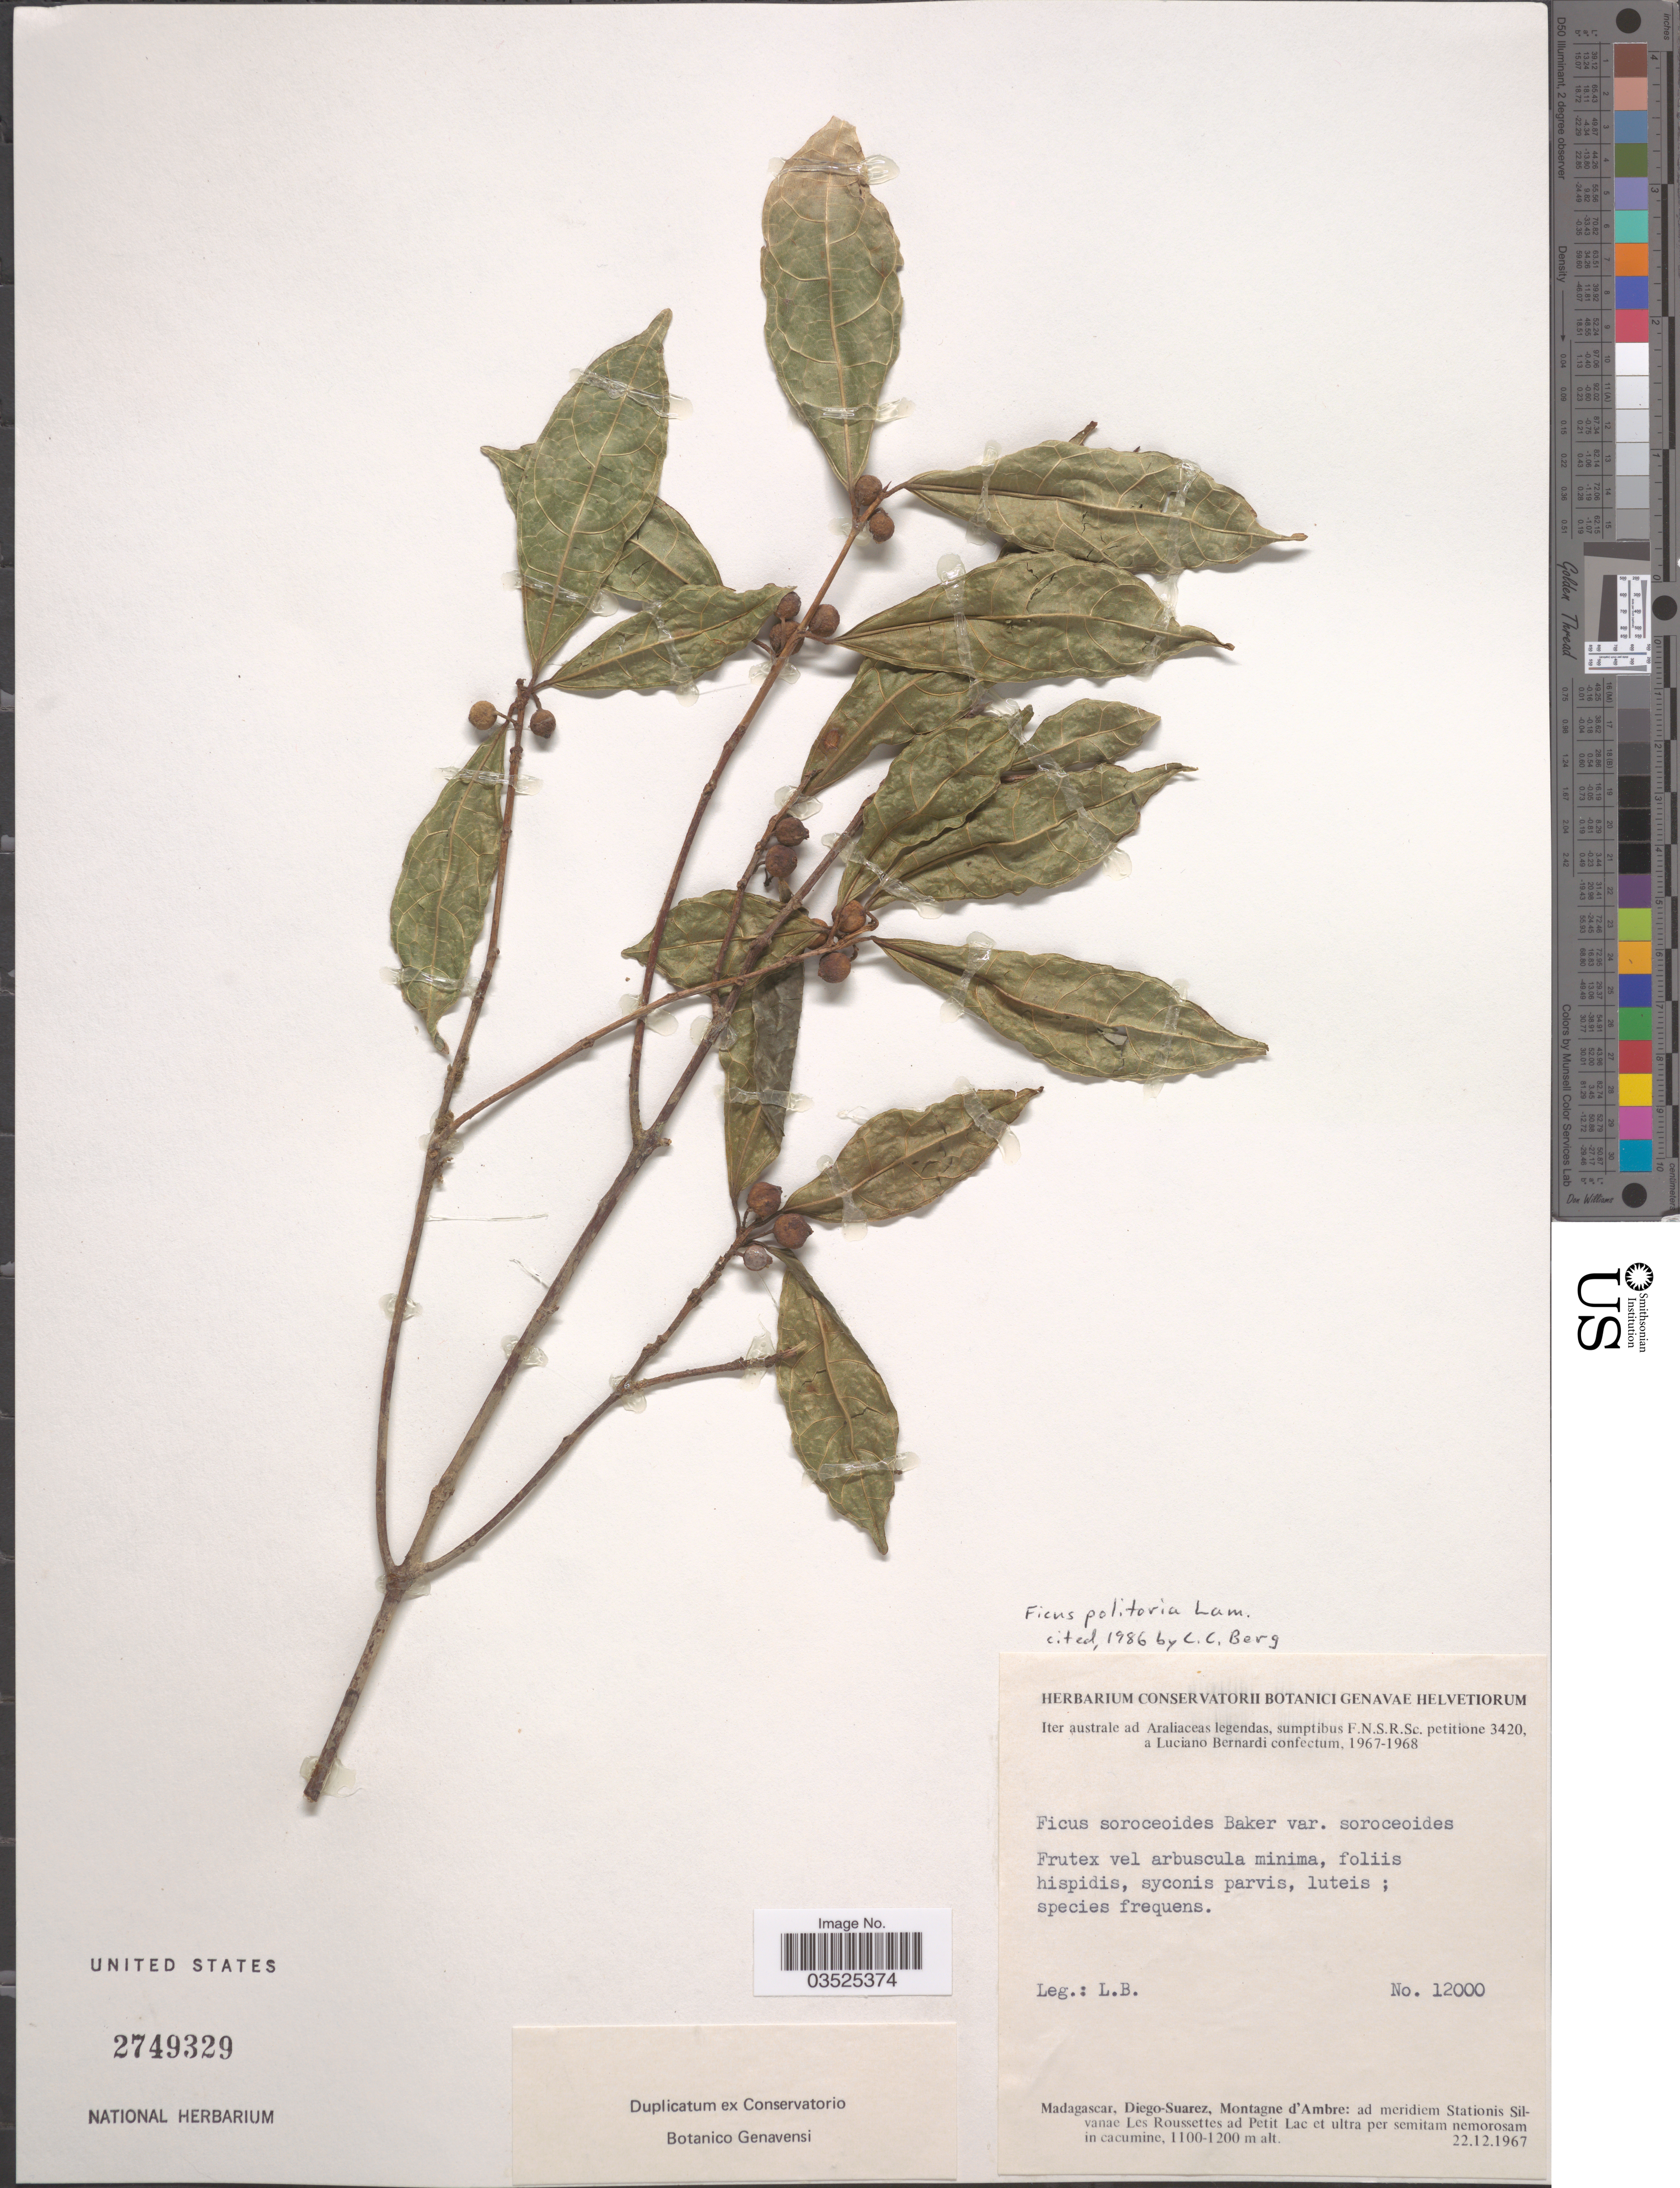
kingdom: Plantae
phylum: Tracheophyta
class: Magnoliopsida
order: Rosales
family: Moraceae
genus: Ficus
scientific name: Ficus politoria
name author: Lam.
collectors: L. Bernardi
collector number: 12000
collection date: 1967-12-22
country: Madagascar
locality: Diego-Suarez, Montagne d'Ambre: ad meridiem Stationis Silvanæ Les Roussettes ad Petit Lac et ultra per semitam nemorosam in cacumine.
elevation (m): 1100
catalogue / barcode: US 2749329